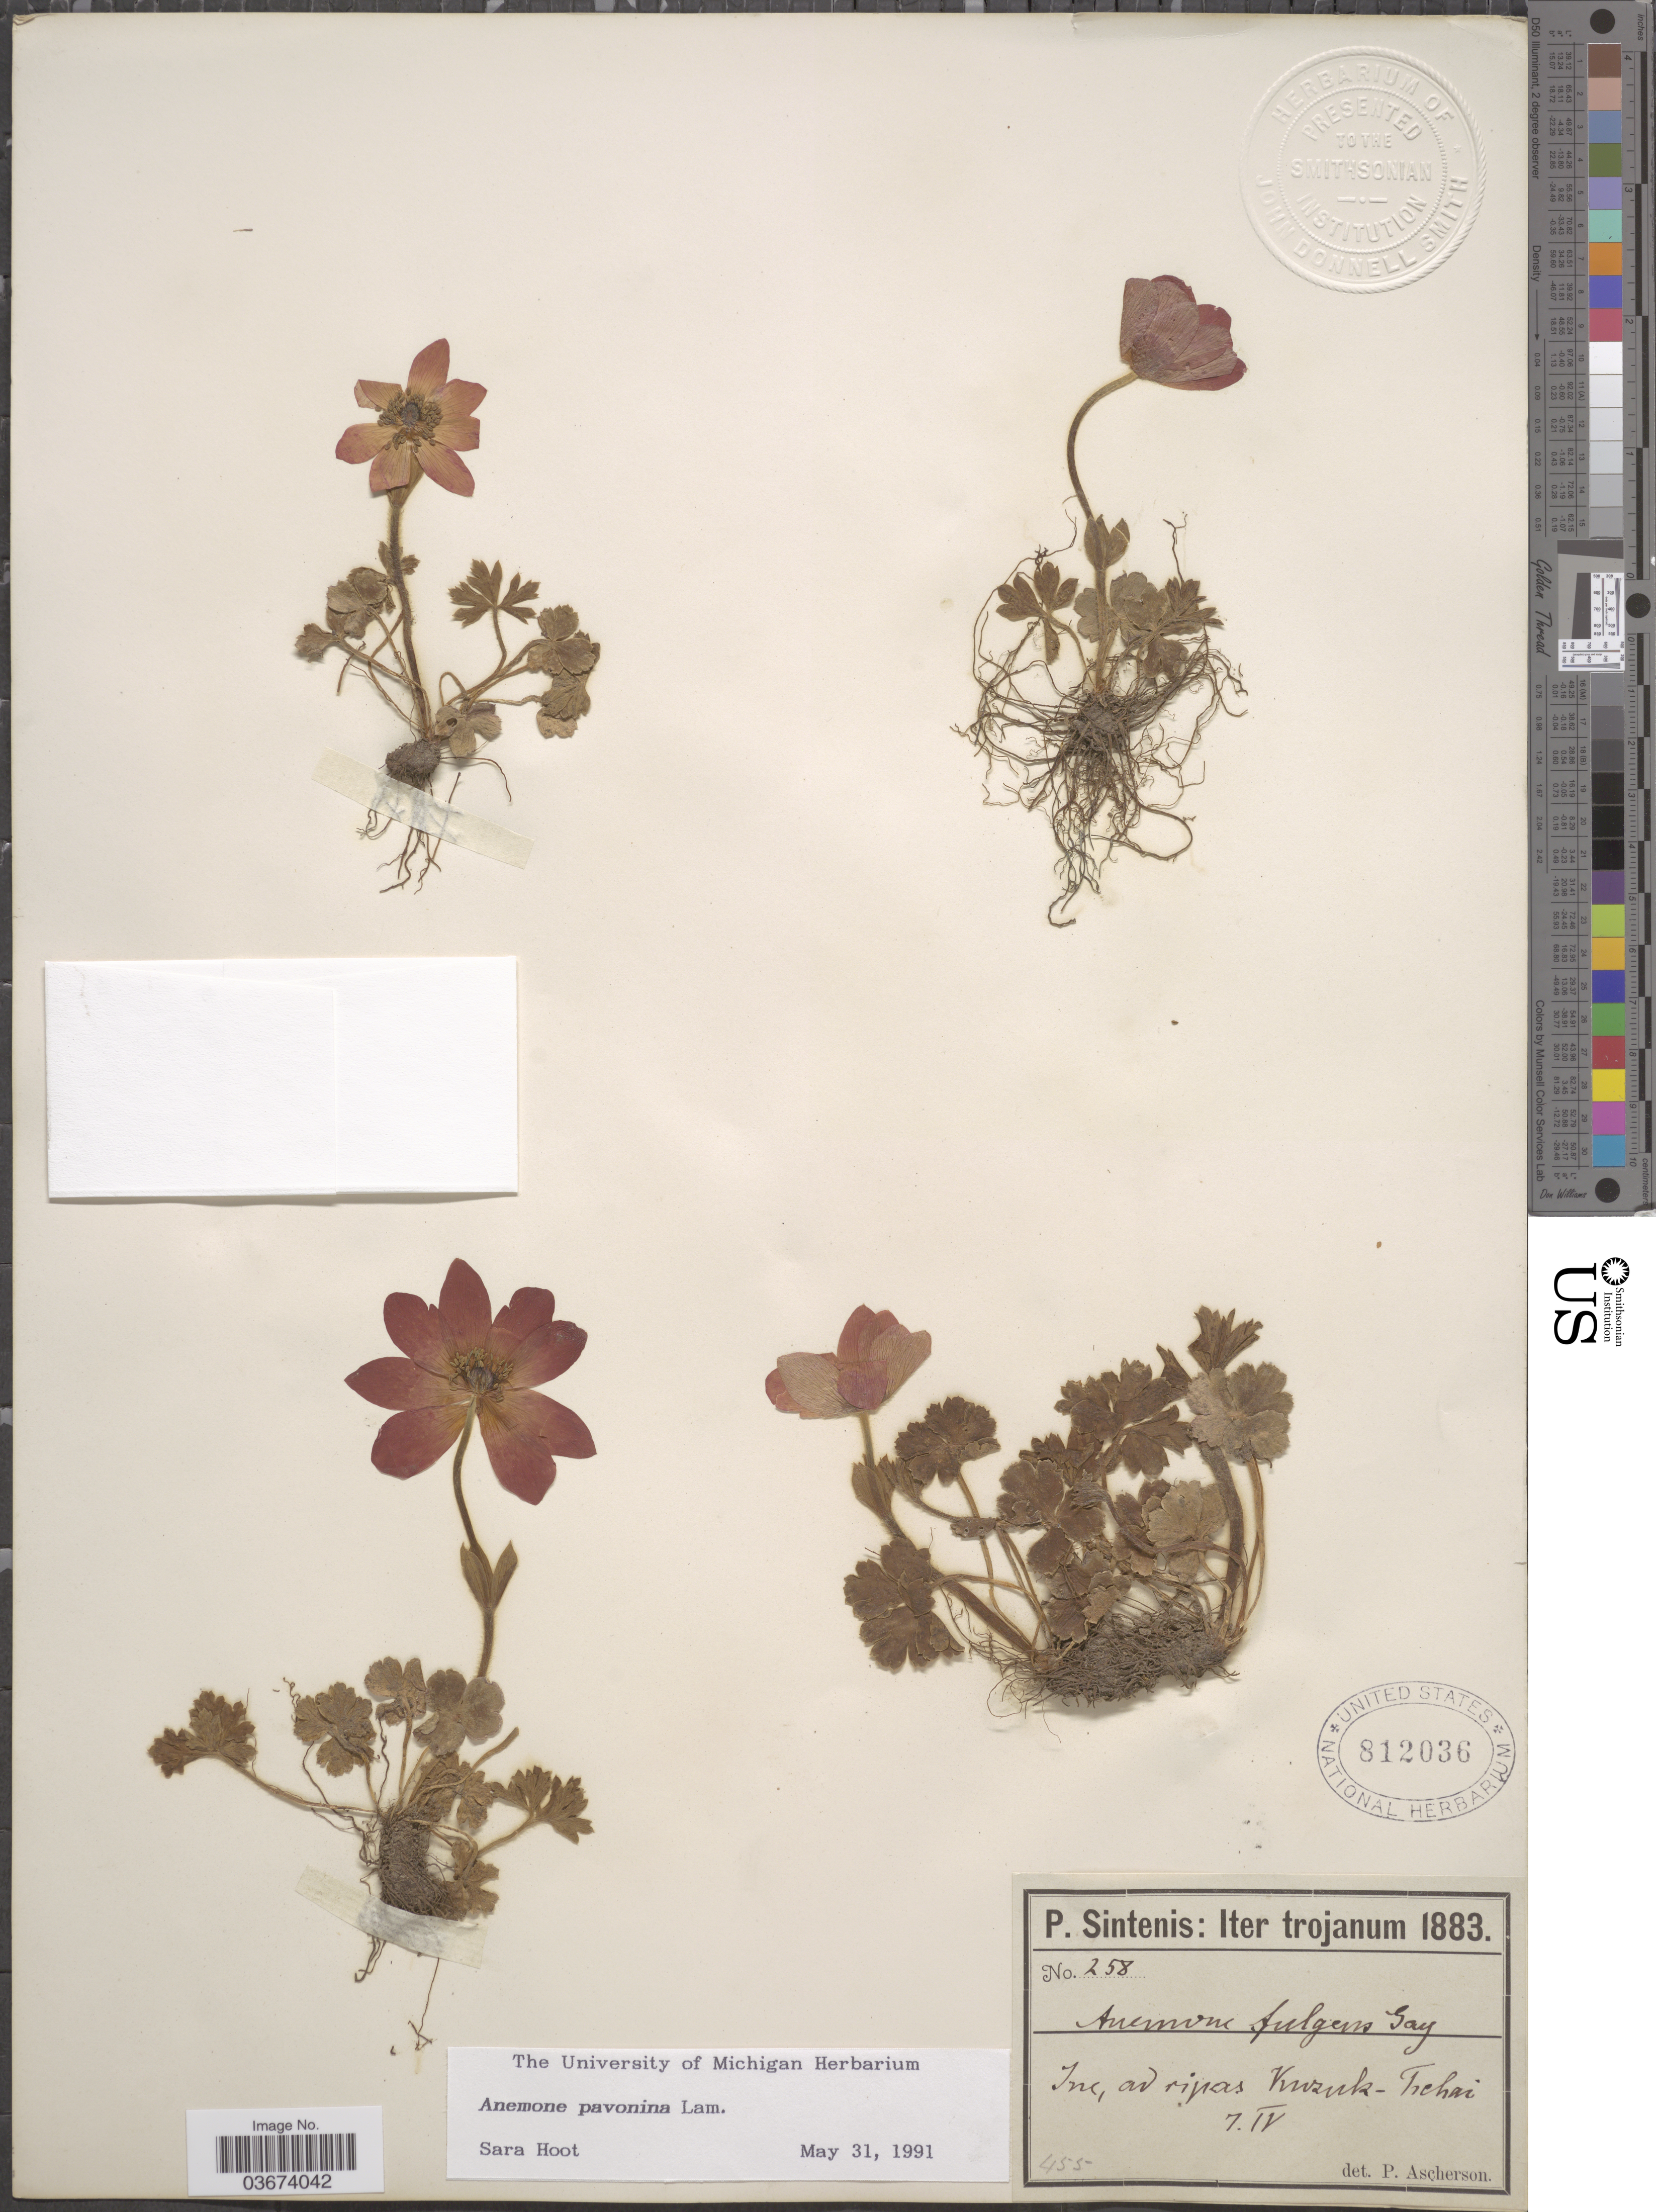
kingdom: Plantae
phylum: Tracheophyta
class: Magnoliopsida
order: Ranunculales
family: Ranunculaceae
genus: Anemone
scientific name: Anemone pavonina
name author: Lam.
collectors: P. Sintenis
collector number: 258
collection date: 1883-04-07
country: Turkey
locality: Iter trojanum. Inc [interpreted], ad ripas Kuzuk-Tschai.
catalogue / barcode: US 812036